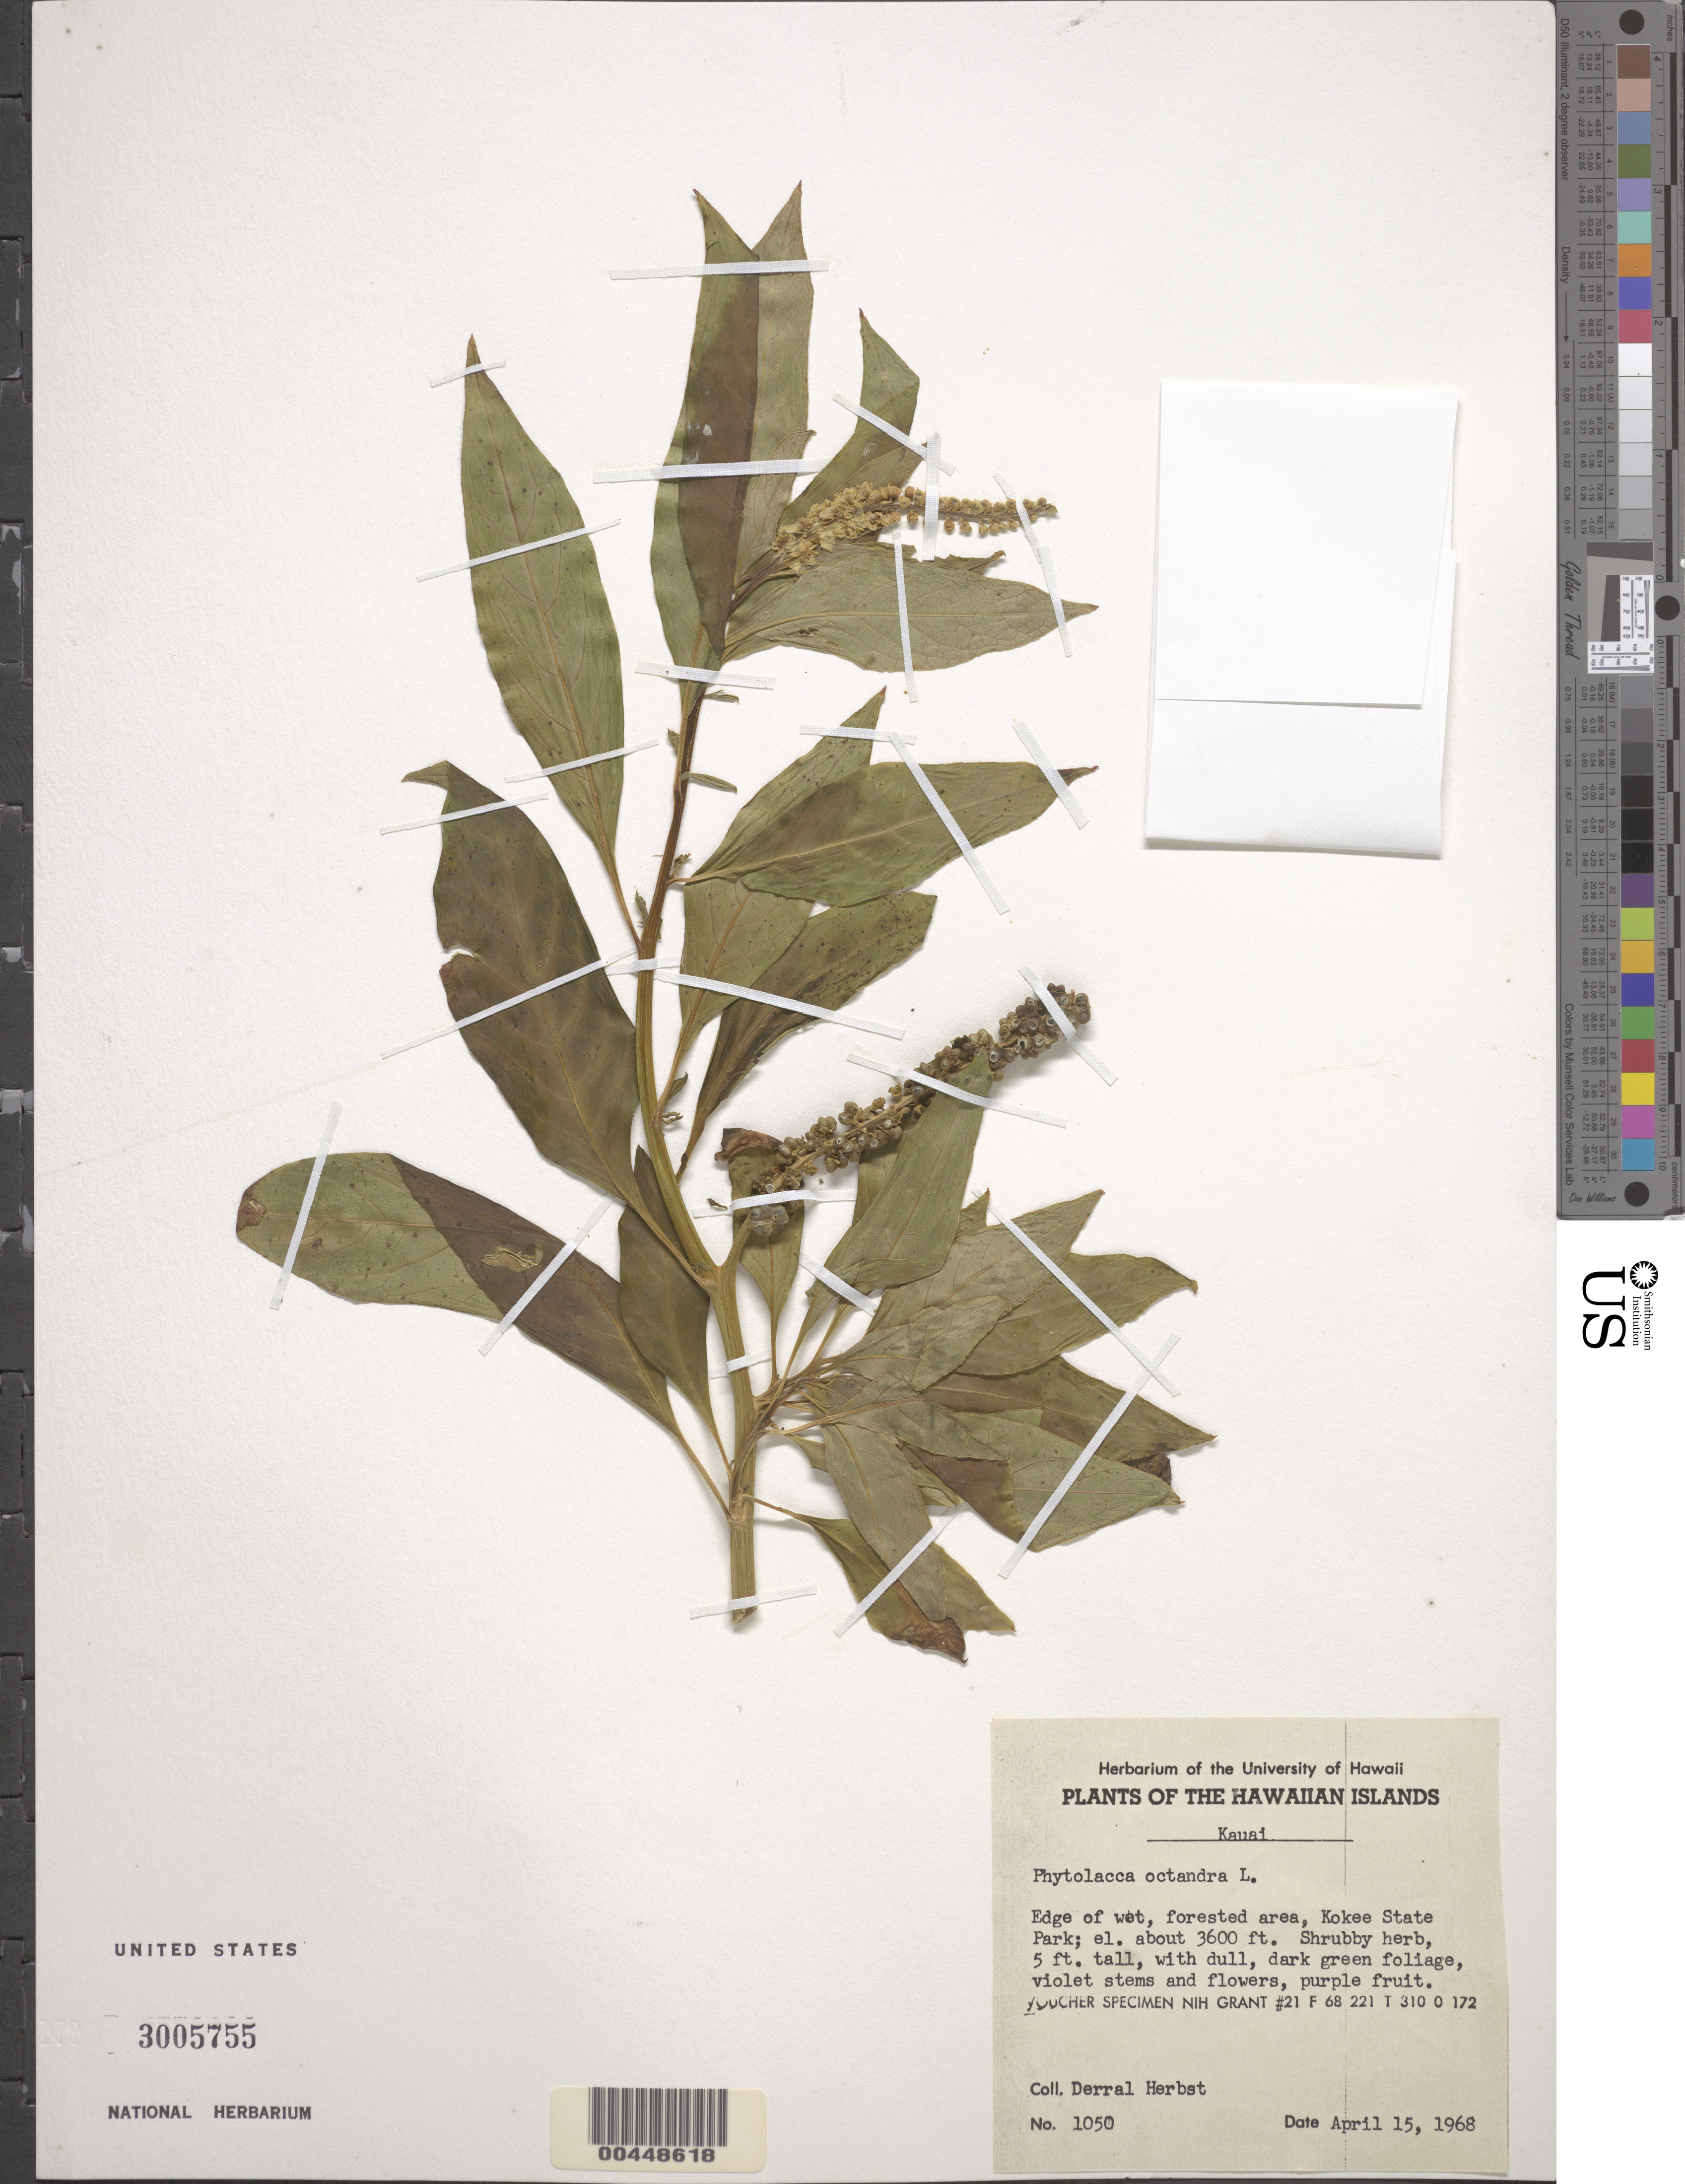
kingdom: Plantae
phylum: Tracheophyta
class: Magnoliopsida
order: Caryophyllales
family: Phytolaccaceae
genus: Phytolacca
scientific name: Phytolacca octandra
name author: L.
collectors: D. R. Herbst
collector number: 1050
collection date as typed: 15 Apr 1968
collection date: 1968-04-15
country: United States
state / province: Hawaii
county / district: Kauai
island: Kaua'i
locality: Kokee State Park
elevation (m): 1097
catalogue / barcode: US 3005755